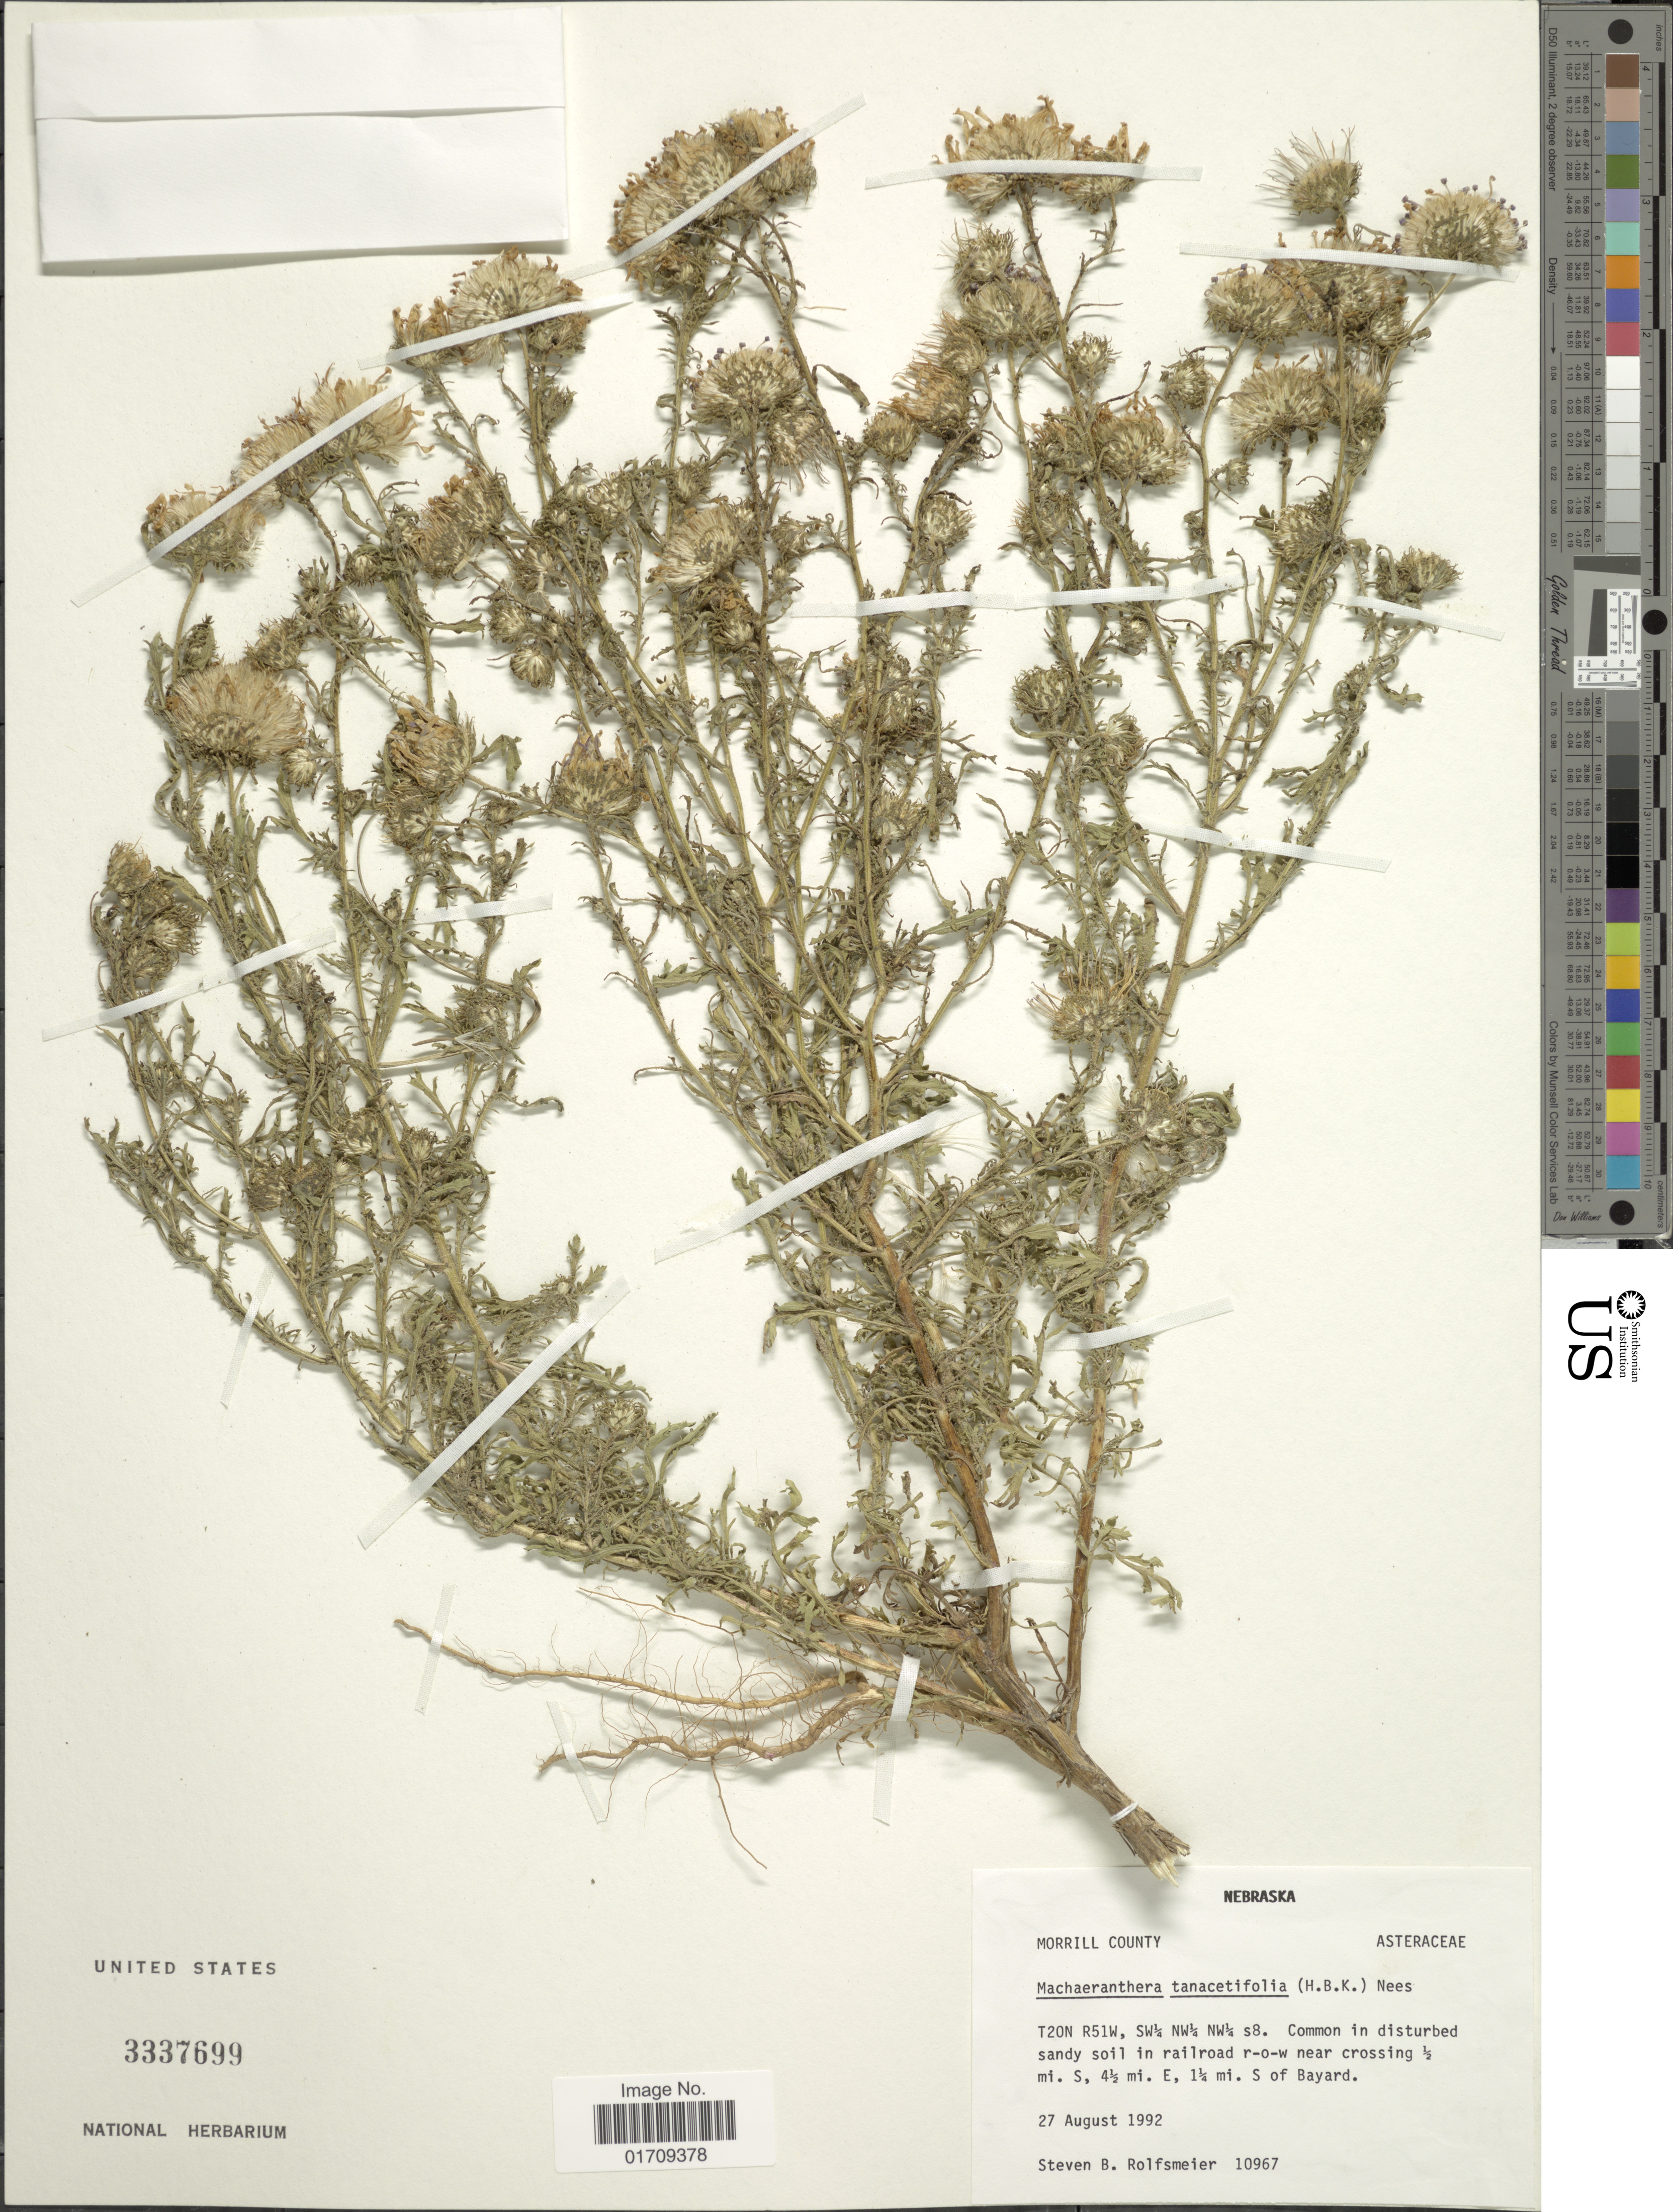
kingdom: Plantae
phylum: Tracheophyta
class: Magnoliopsida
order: Asterales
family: Asteraceae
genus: Machaeranthera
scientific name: Machaeranthera tanacetifolia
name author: (Kunth) Nees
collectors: S. Rolfsmeier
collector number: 10967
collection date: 1992-08-27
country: United States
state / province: Nebraska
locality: Morrill County, T20N, R51W, SW1/4, NW1/4, s8, near crossing ½mi. S, 4½ mi. E, 1 1/4 mi. S of Bayard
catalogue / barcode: US 3337699